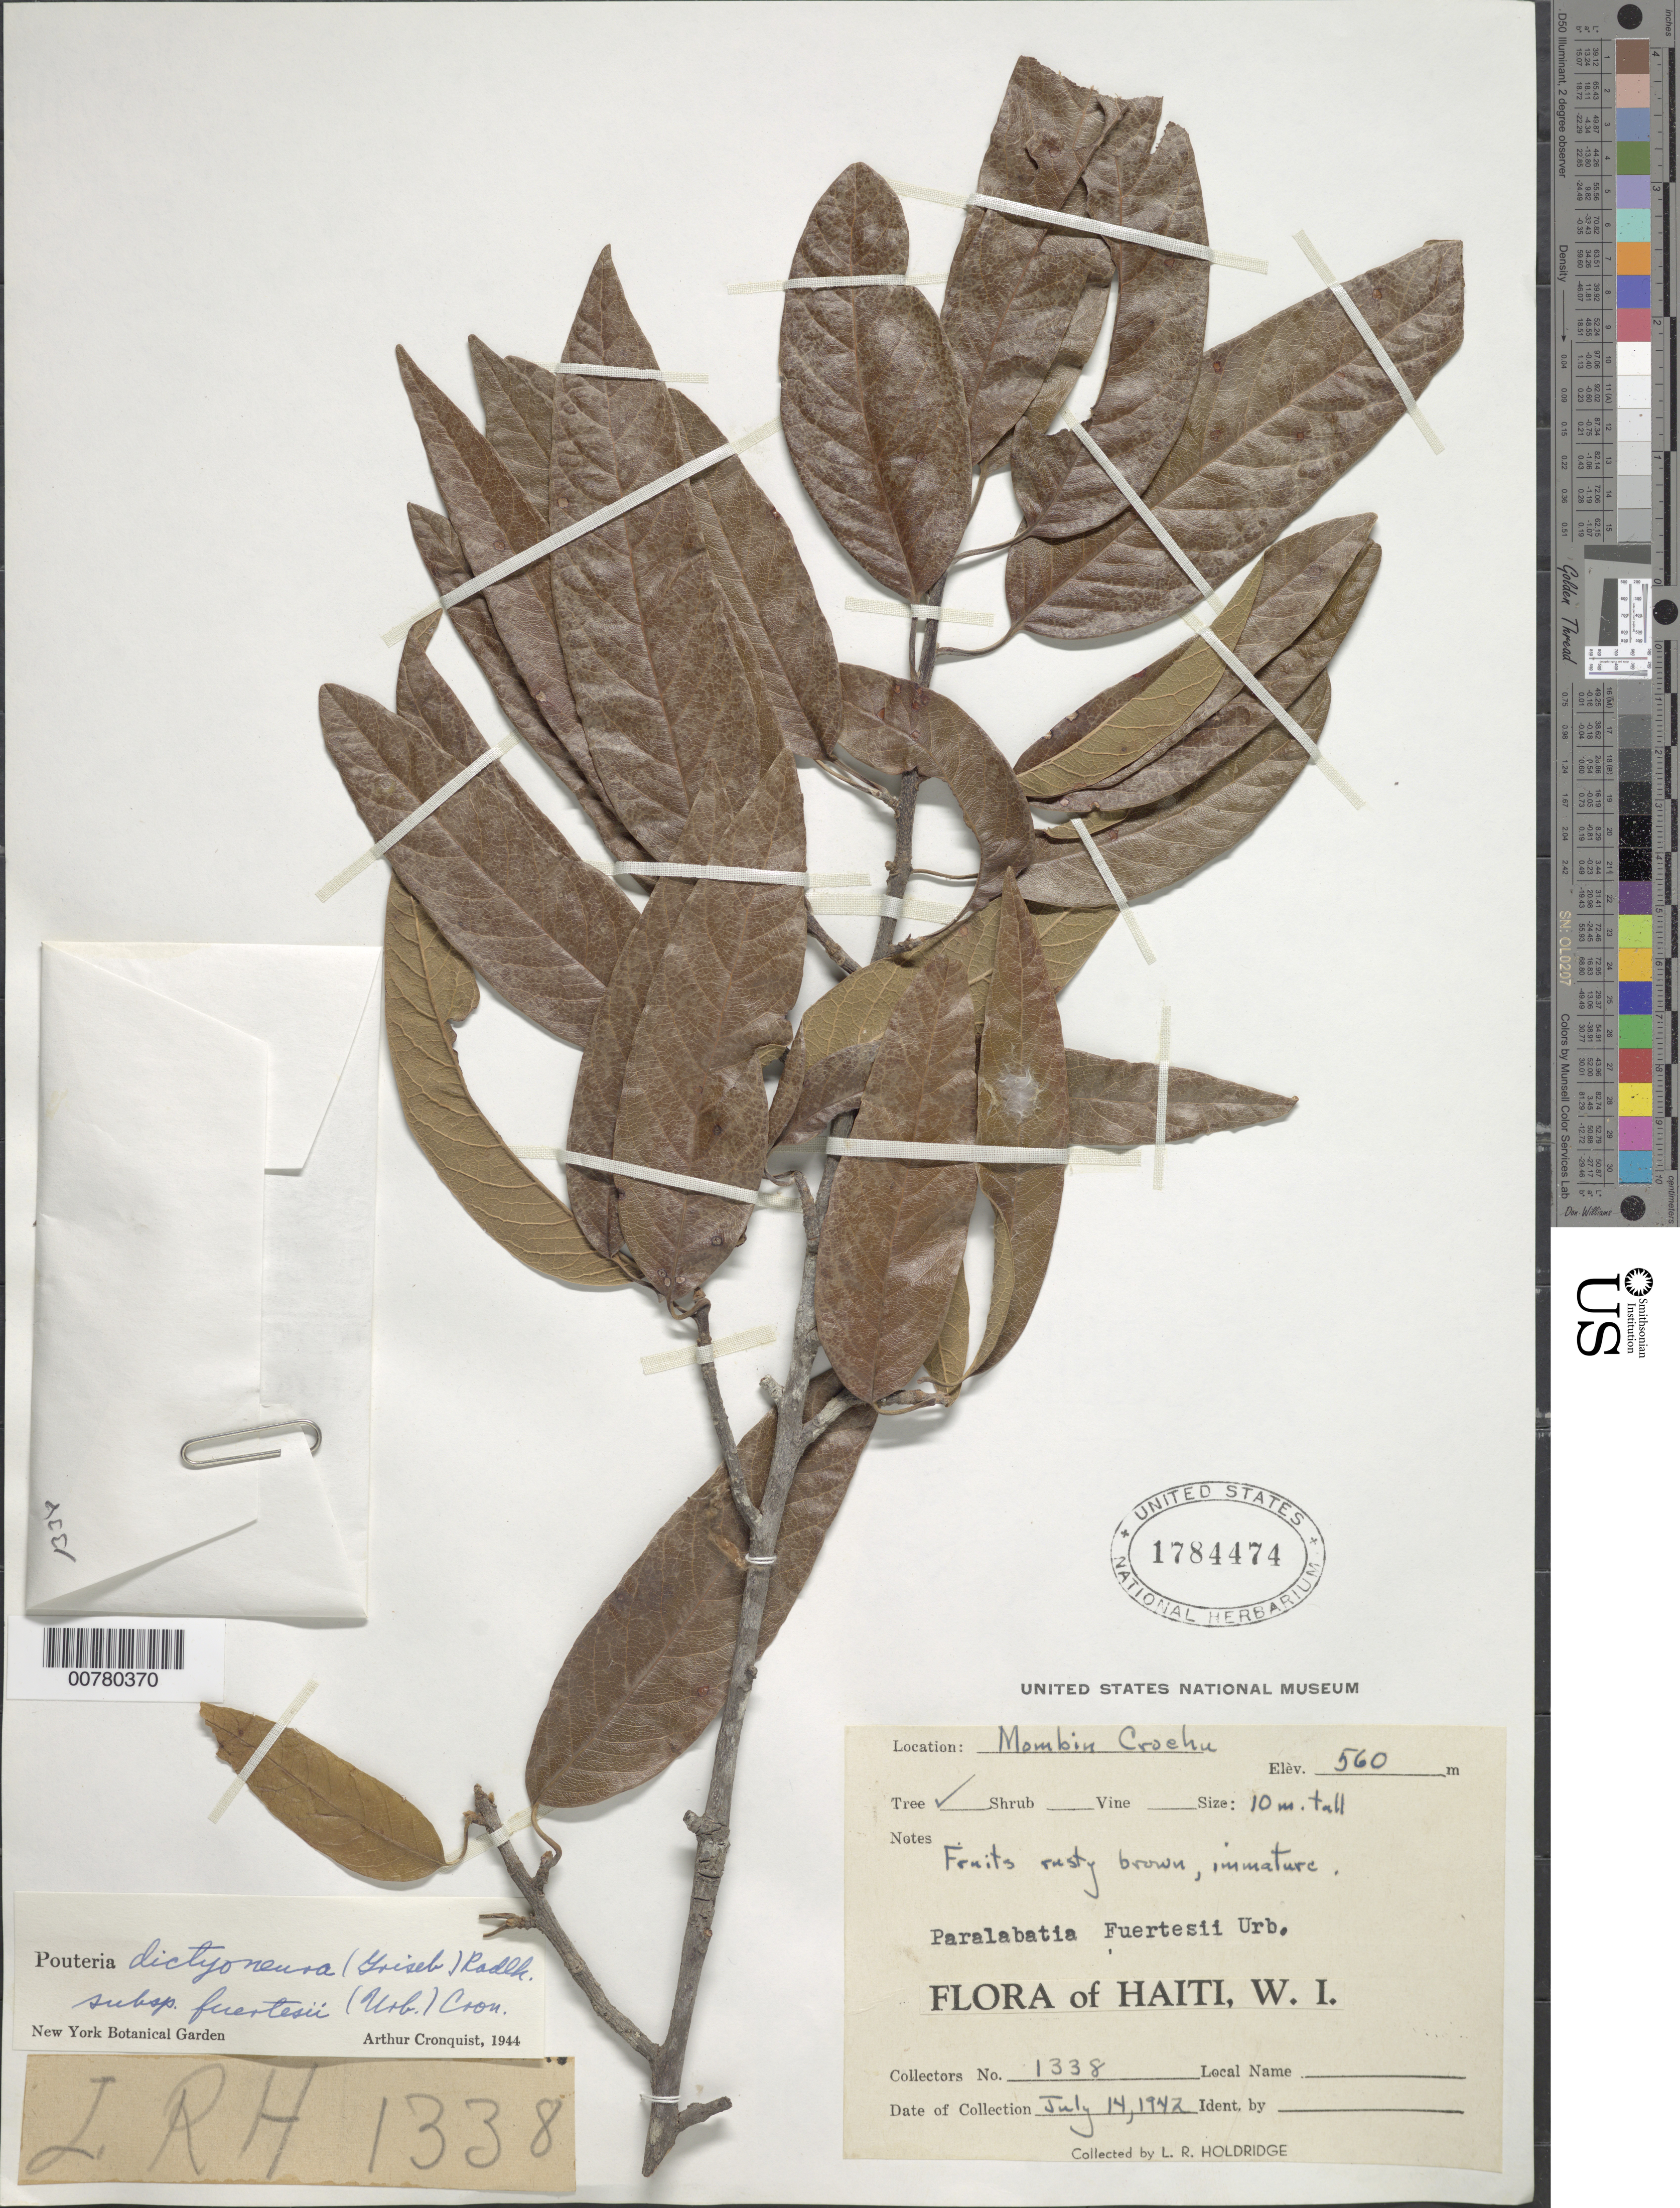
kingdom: Plantae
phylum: Tracheophyta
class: Magnoliopsida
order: Ericales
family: Sapotaceae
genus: Pouteria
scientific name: Pouteria dictyoneura subsp. fuertesii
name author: (Urb.) Cronq.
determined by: Cronquist, A. J.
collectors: L. Holdridge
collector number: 1338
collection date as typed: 14 Jul 1942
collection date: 1942-07-14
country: Haiti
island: Hispaniola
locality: Mombin Croehu.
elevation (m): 560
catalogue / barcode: US 1784474